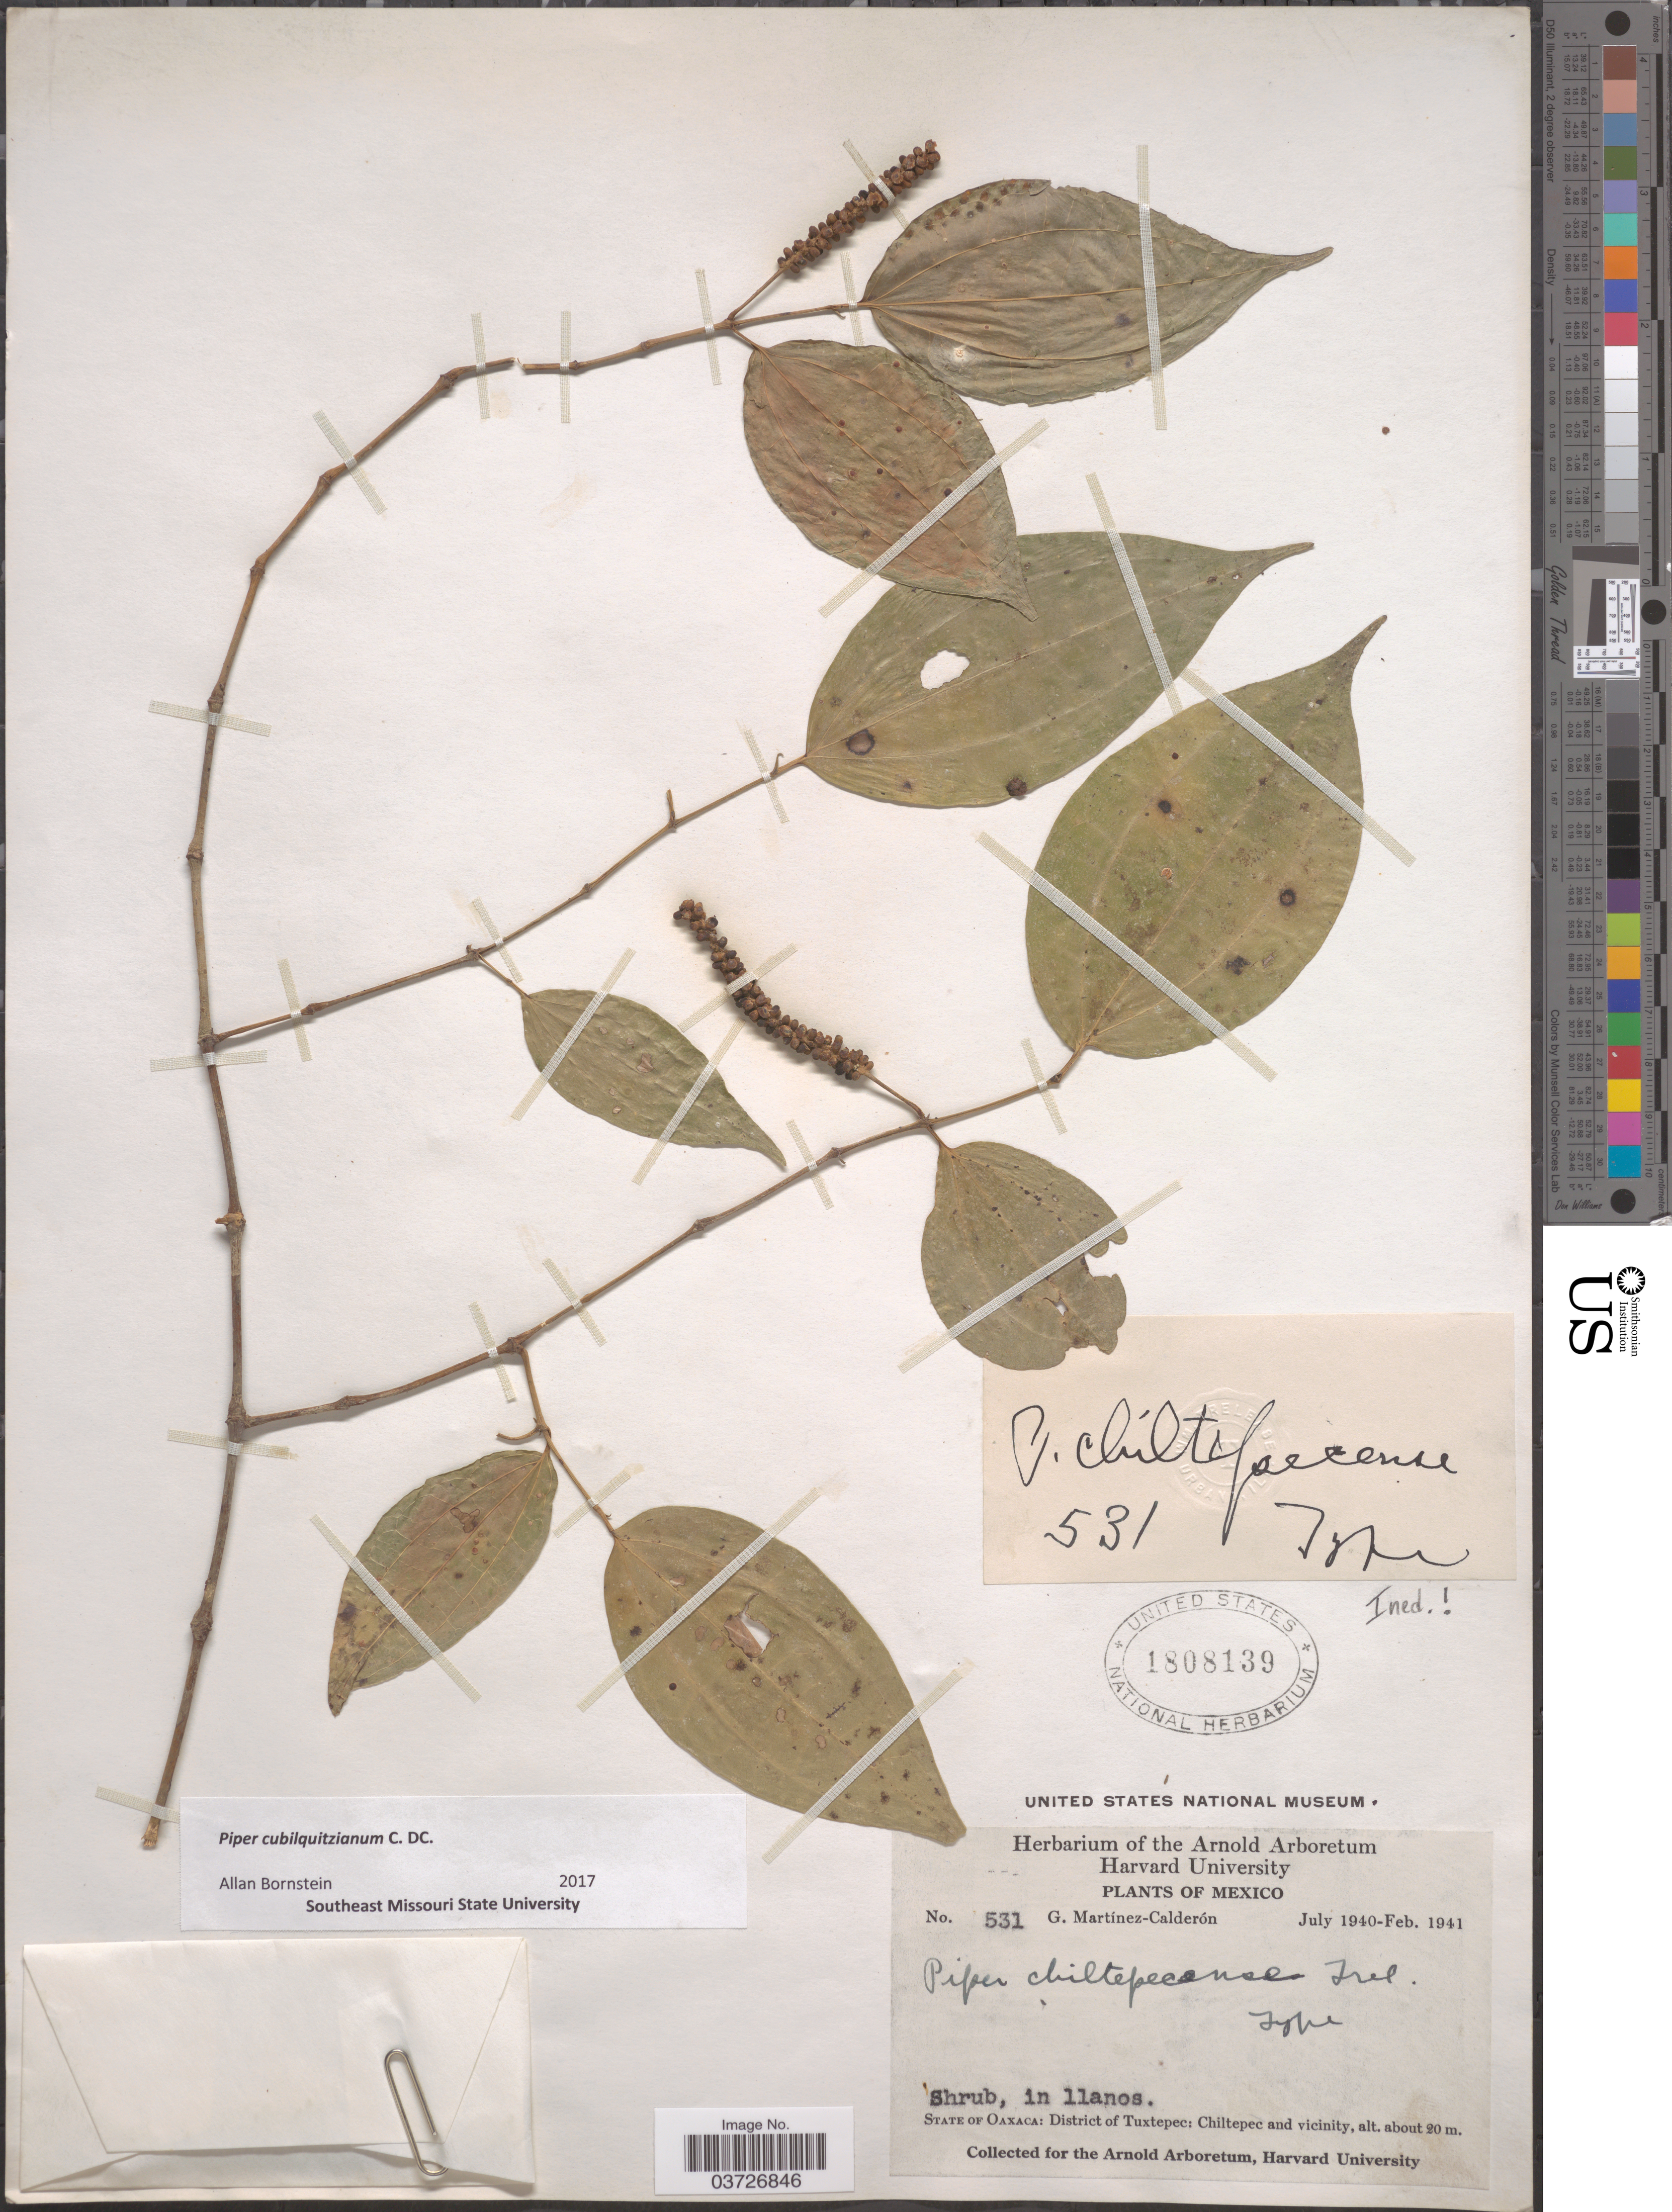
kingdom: Plantae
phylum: Tracheophyta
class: Magnoliopsida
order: Piperales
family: Piperaceae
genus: Piper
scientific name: Piper cubilquitzianum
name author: C. DC.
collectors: G. Martínez Calderón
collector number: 531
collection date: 1940-07/1941-02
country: Mexico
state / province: Oaxaca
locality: District of Tuxtepec: Chiltepec and vicinity.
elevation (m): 20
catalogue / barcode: US 1808139